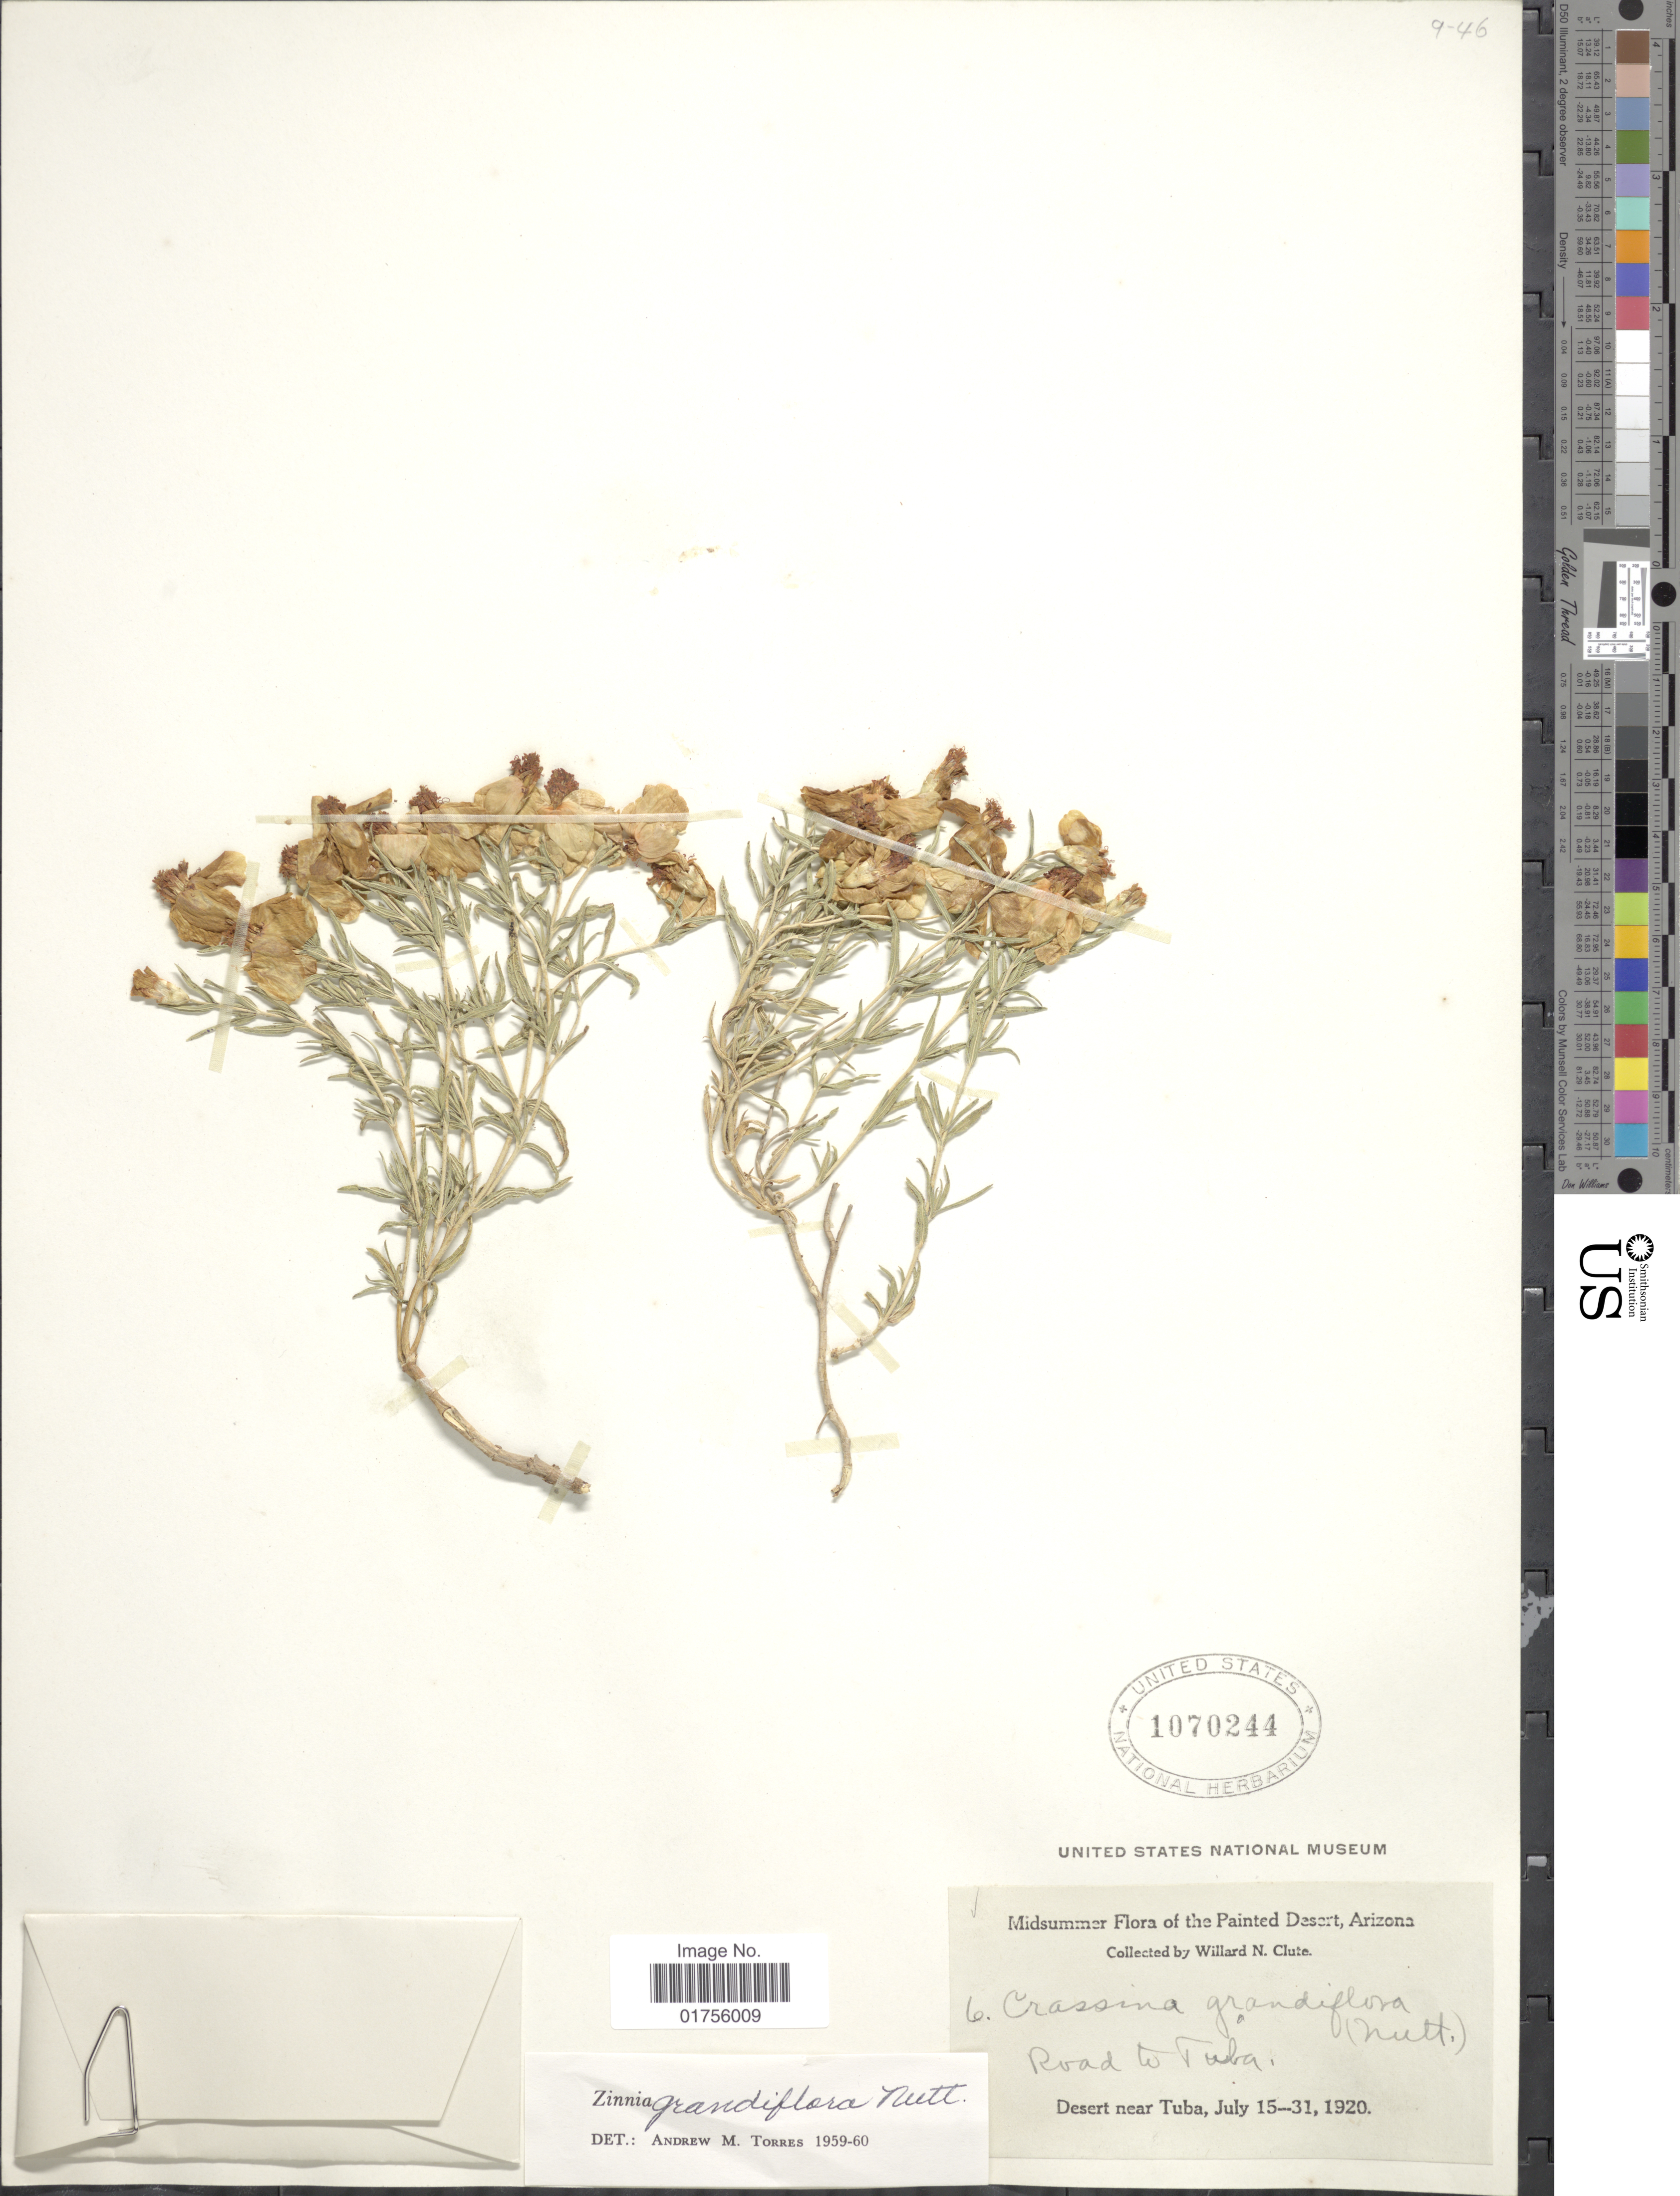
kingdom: Plantae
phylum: Tracheophyta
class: Magnoliopsida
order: Asterales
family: Asteraceae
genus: Zinnia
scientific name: Zinnia grandiflora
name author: Nutt.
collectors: W. N. Clute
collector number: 6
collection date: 1920-07-15/1920-07-31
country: United States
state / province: Arizona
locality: Midsummer, The Painted Desert, Arizona, Road to Tuba, Desert near Tuba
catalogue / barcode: US 1070244